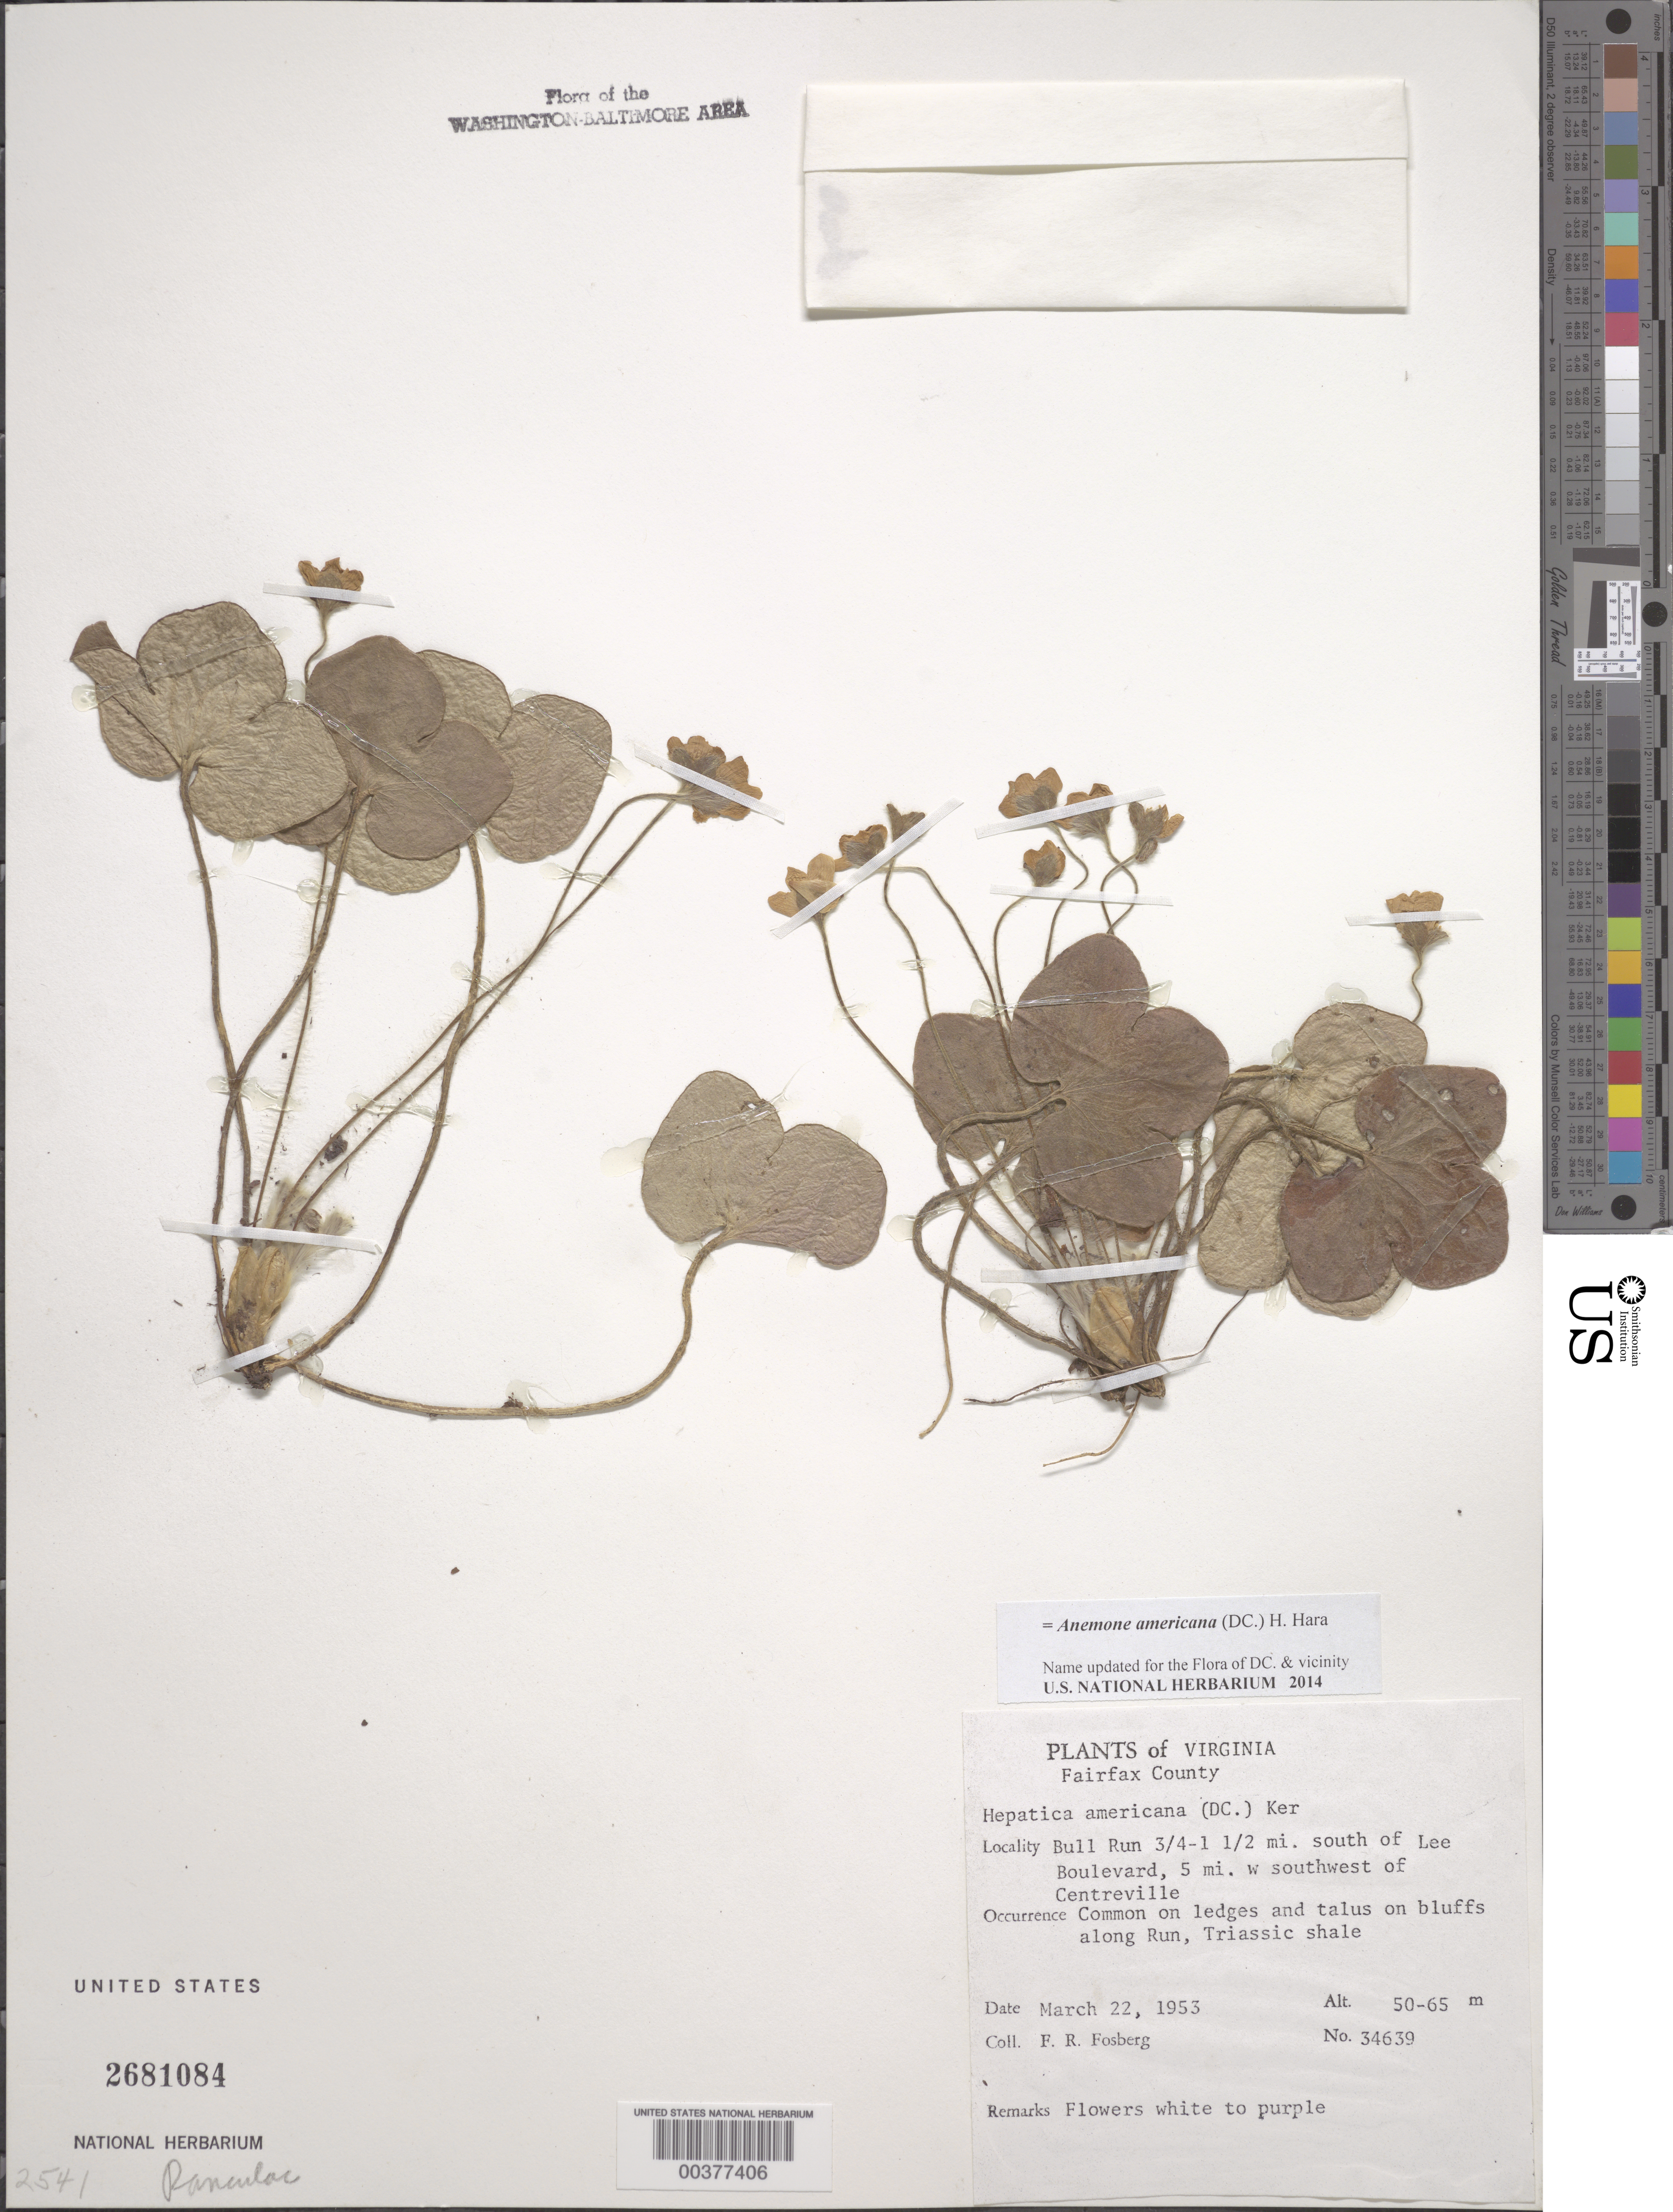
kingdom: Plantae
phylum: Tracheophyta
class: Magnoliopsida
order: Ranunculales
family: Ranunculaceae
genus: Hepatica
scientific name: Hepatica americana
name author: (DC.) Ker Gawl.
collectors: F. R. Fosberg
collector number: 34639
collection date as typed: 22 Mar 1953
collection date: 1953-03-22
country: United States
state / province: Virginia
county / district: Fairfax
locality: Bull Run, south of Lee Boulevard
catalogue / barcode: US 2681084